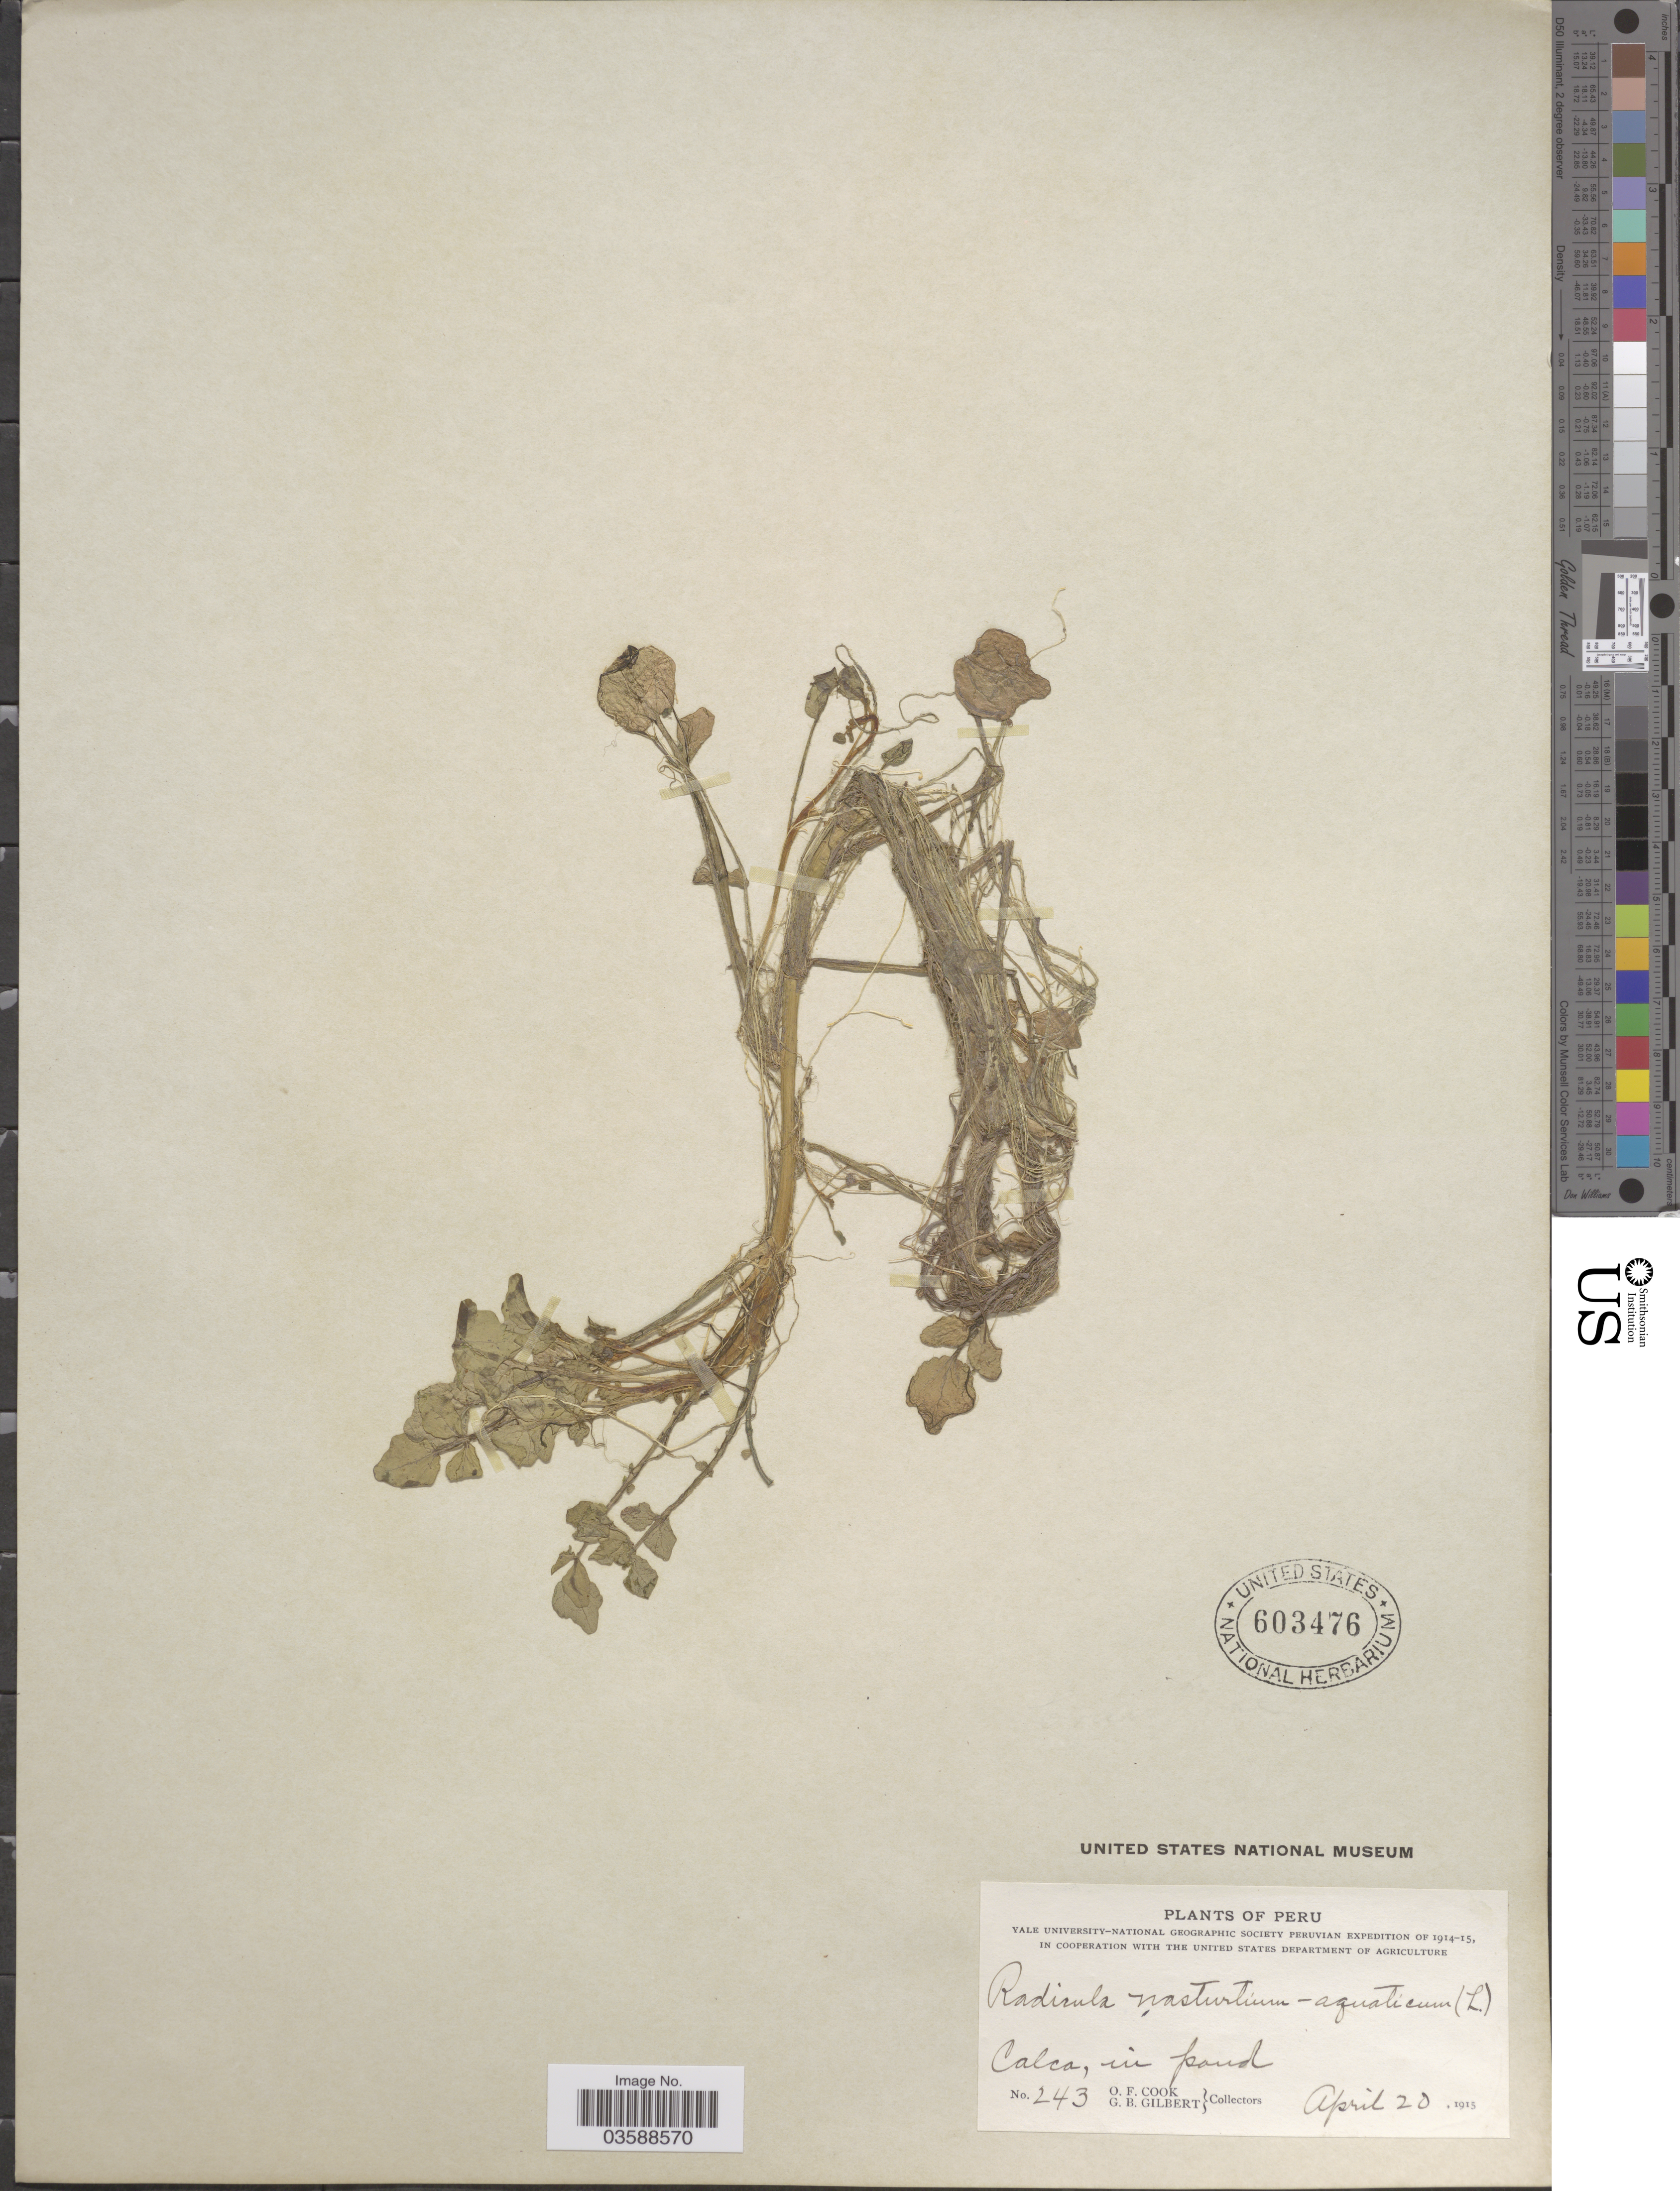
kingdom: Plantae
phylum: Tracheophyta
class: Magnoliopsida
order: Brassicales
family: Brassicaceae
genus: Nasturtium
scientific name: Nasturtium officinale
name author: R. Br.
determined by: Strong, M. T., (US), Smithsonian Institution - National Museum of Natural History (UNITED STATES)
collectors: O. F. Cook & G. B. Gilbert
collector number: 243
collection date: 1915-04-20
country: Peru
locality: Calca.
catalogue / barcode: US 603476